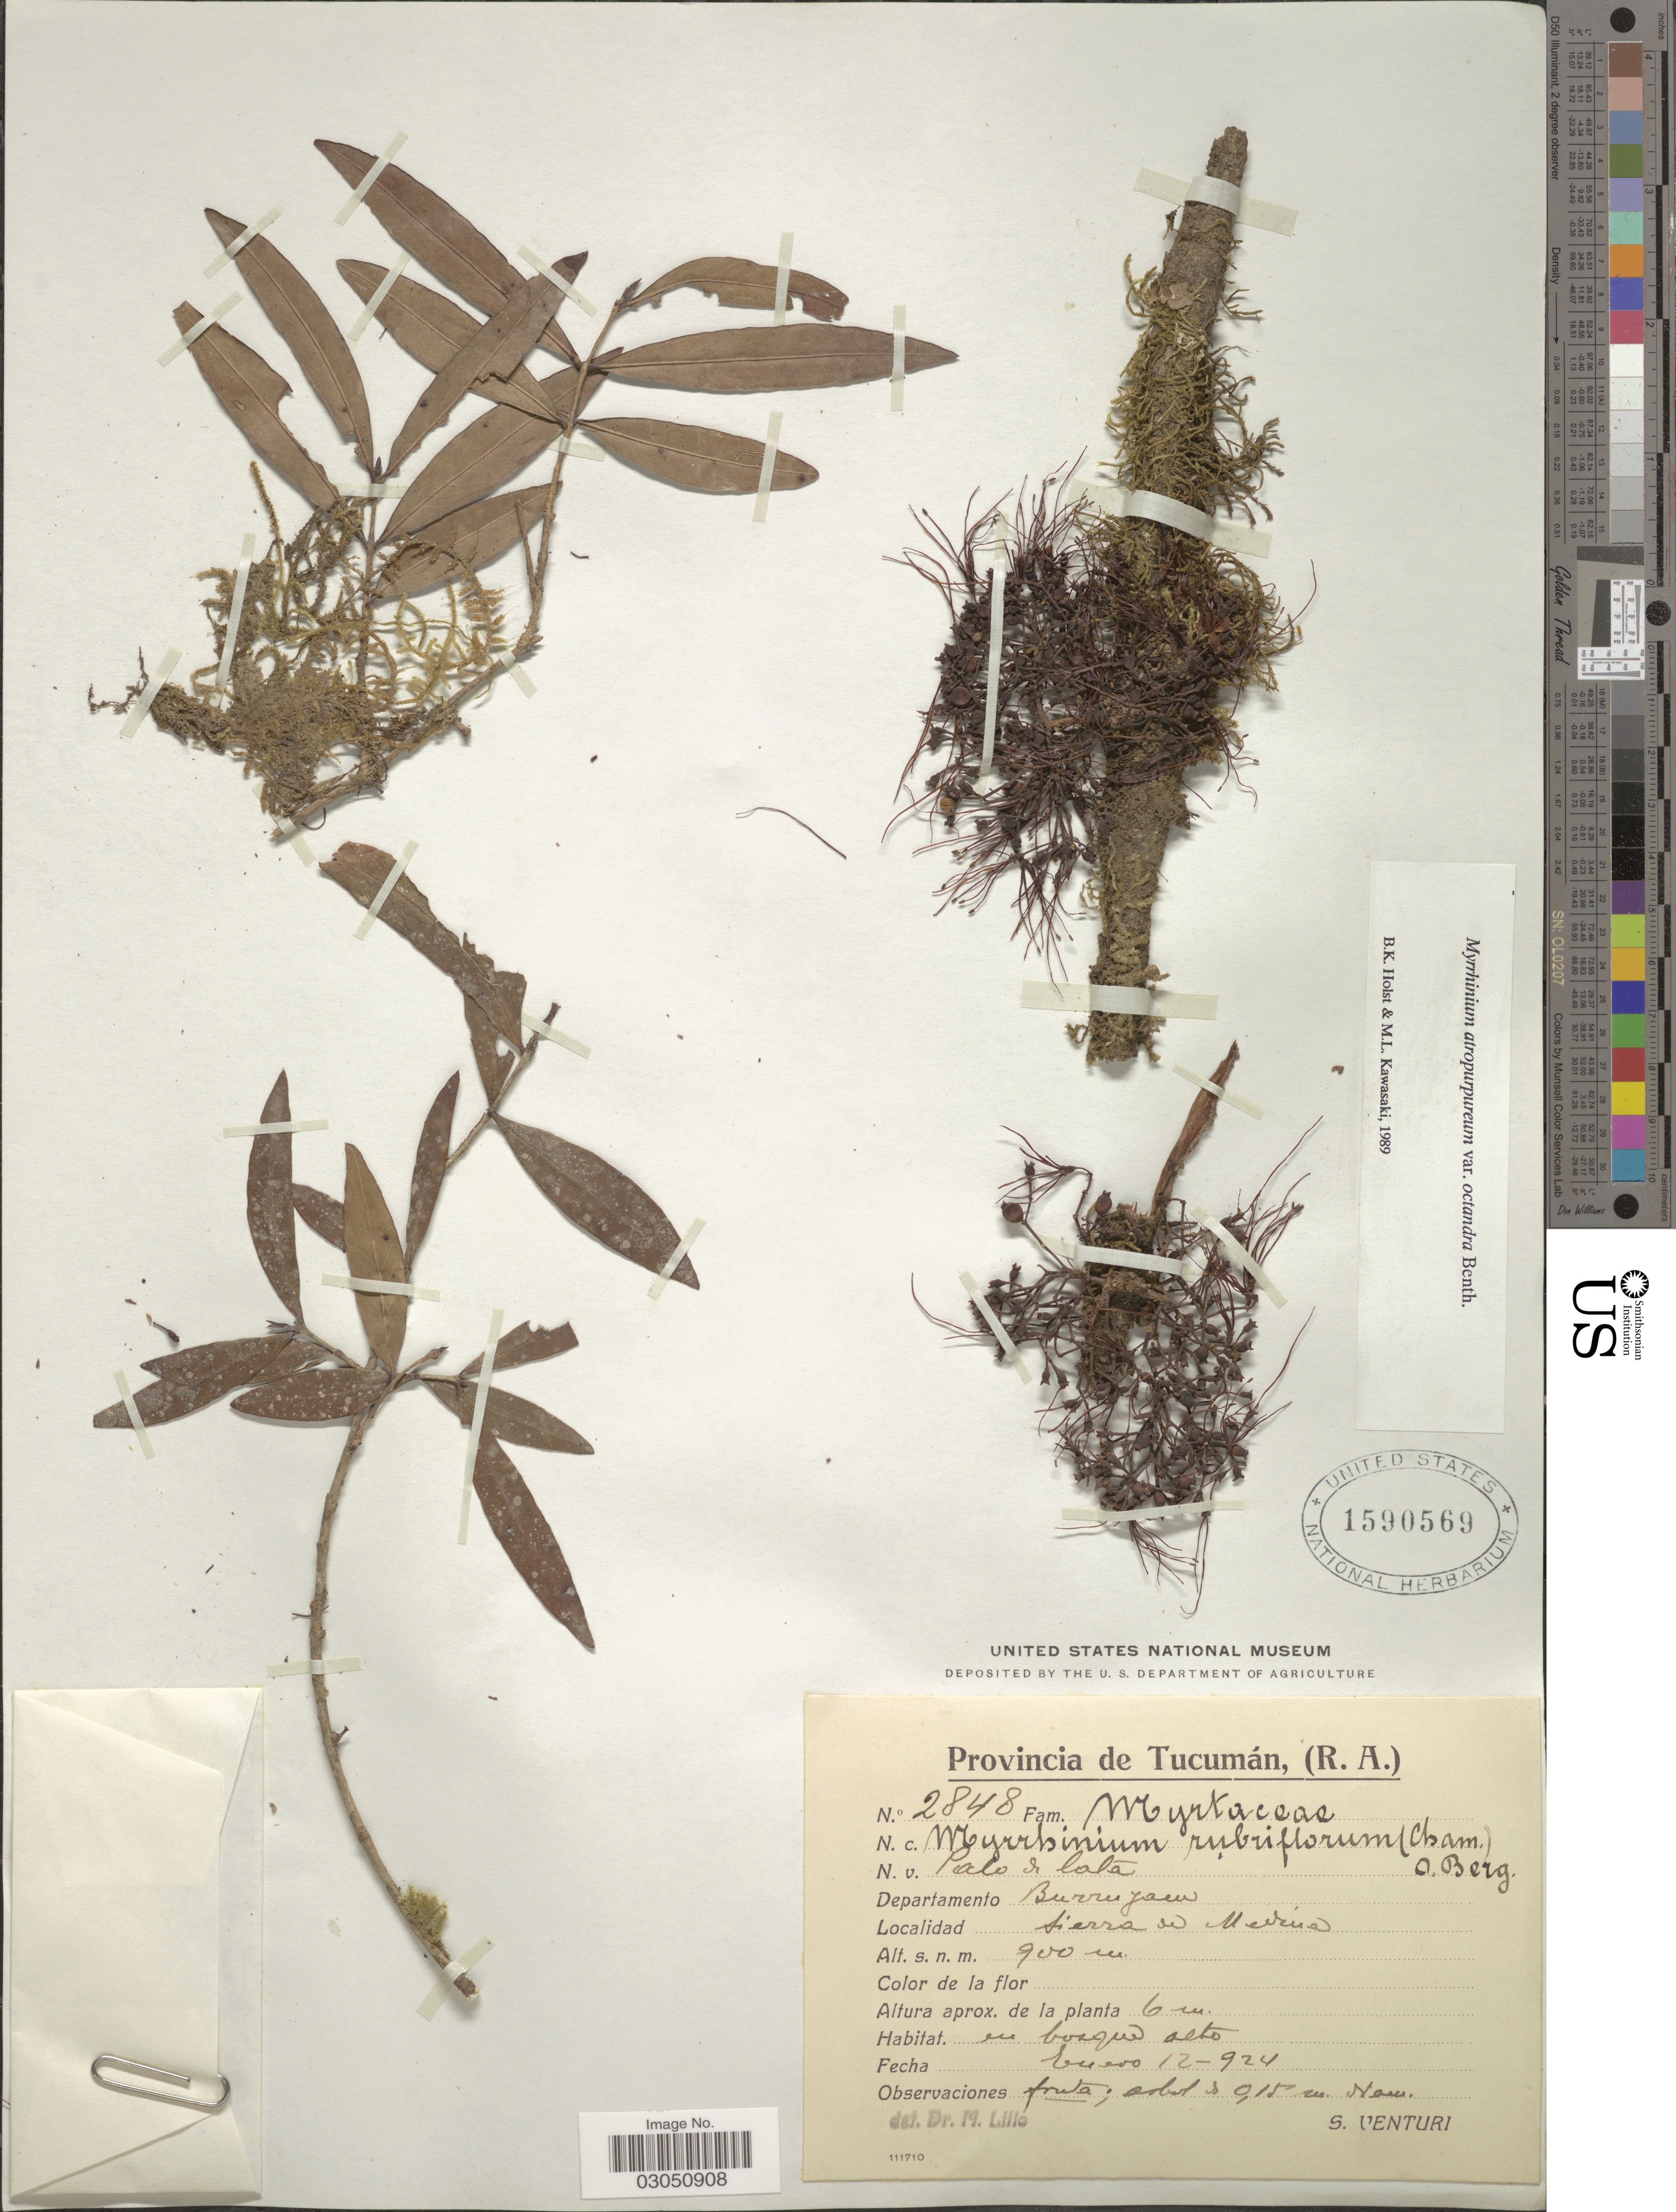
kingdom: Plantae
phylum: Tracheophyta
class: Magnoliopsida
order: Myrtales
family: Myrtaceae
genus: Myrrhinium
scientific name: Myrrhinium atropurpureum var. octandrum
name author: Benth.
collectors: S. Venturi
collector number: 2848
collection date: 1924-01-12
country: Argentina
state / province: Tucuman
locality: (R. A.), Departamento Burruyacu. Sierra de Medina.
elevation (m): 900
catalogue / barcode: US 1590569